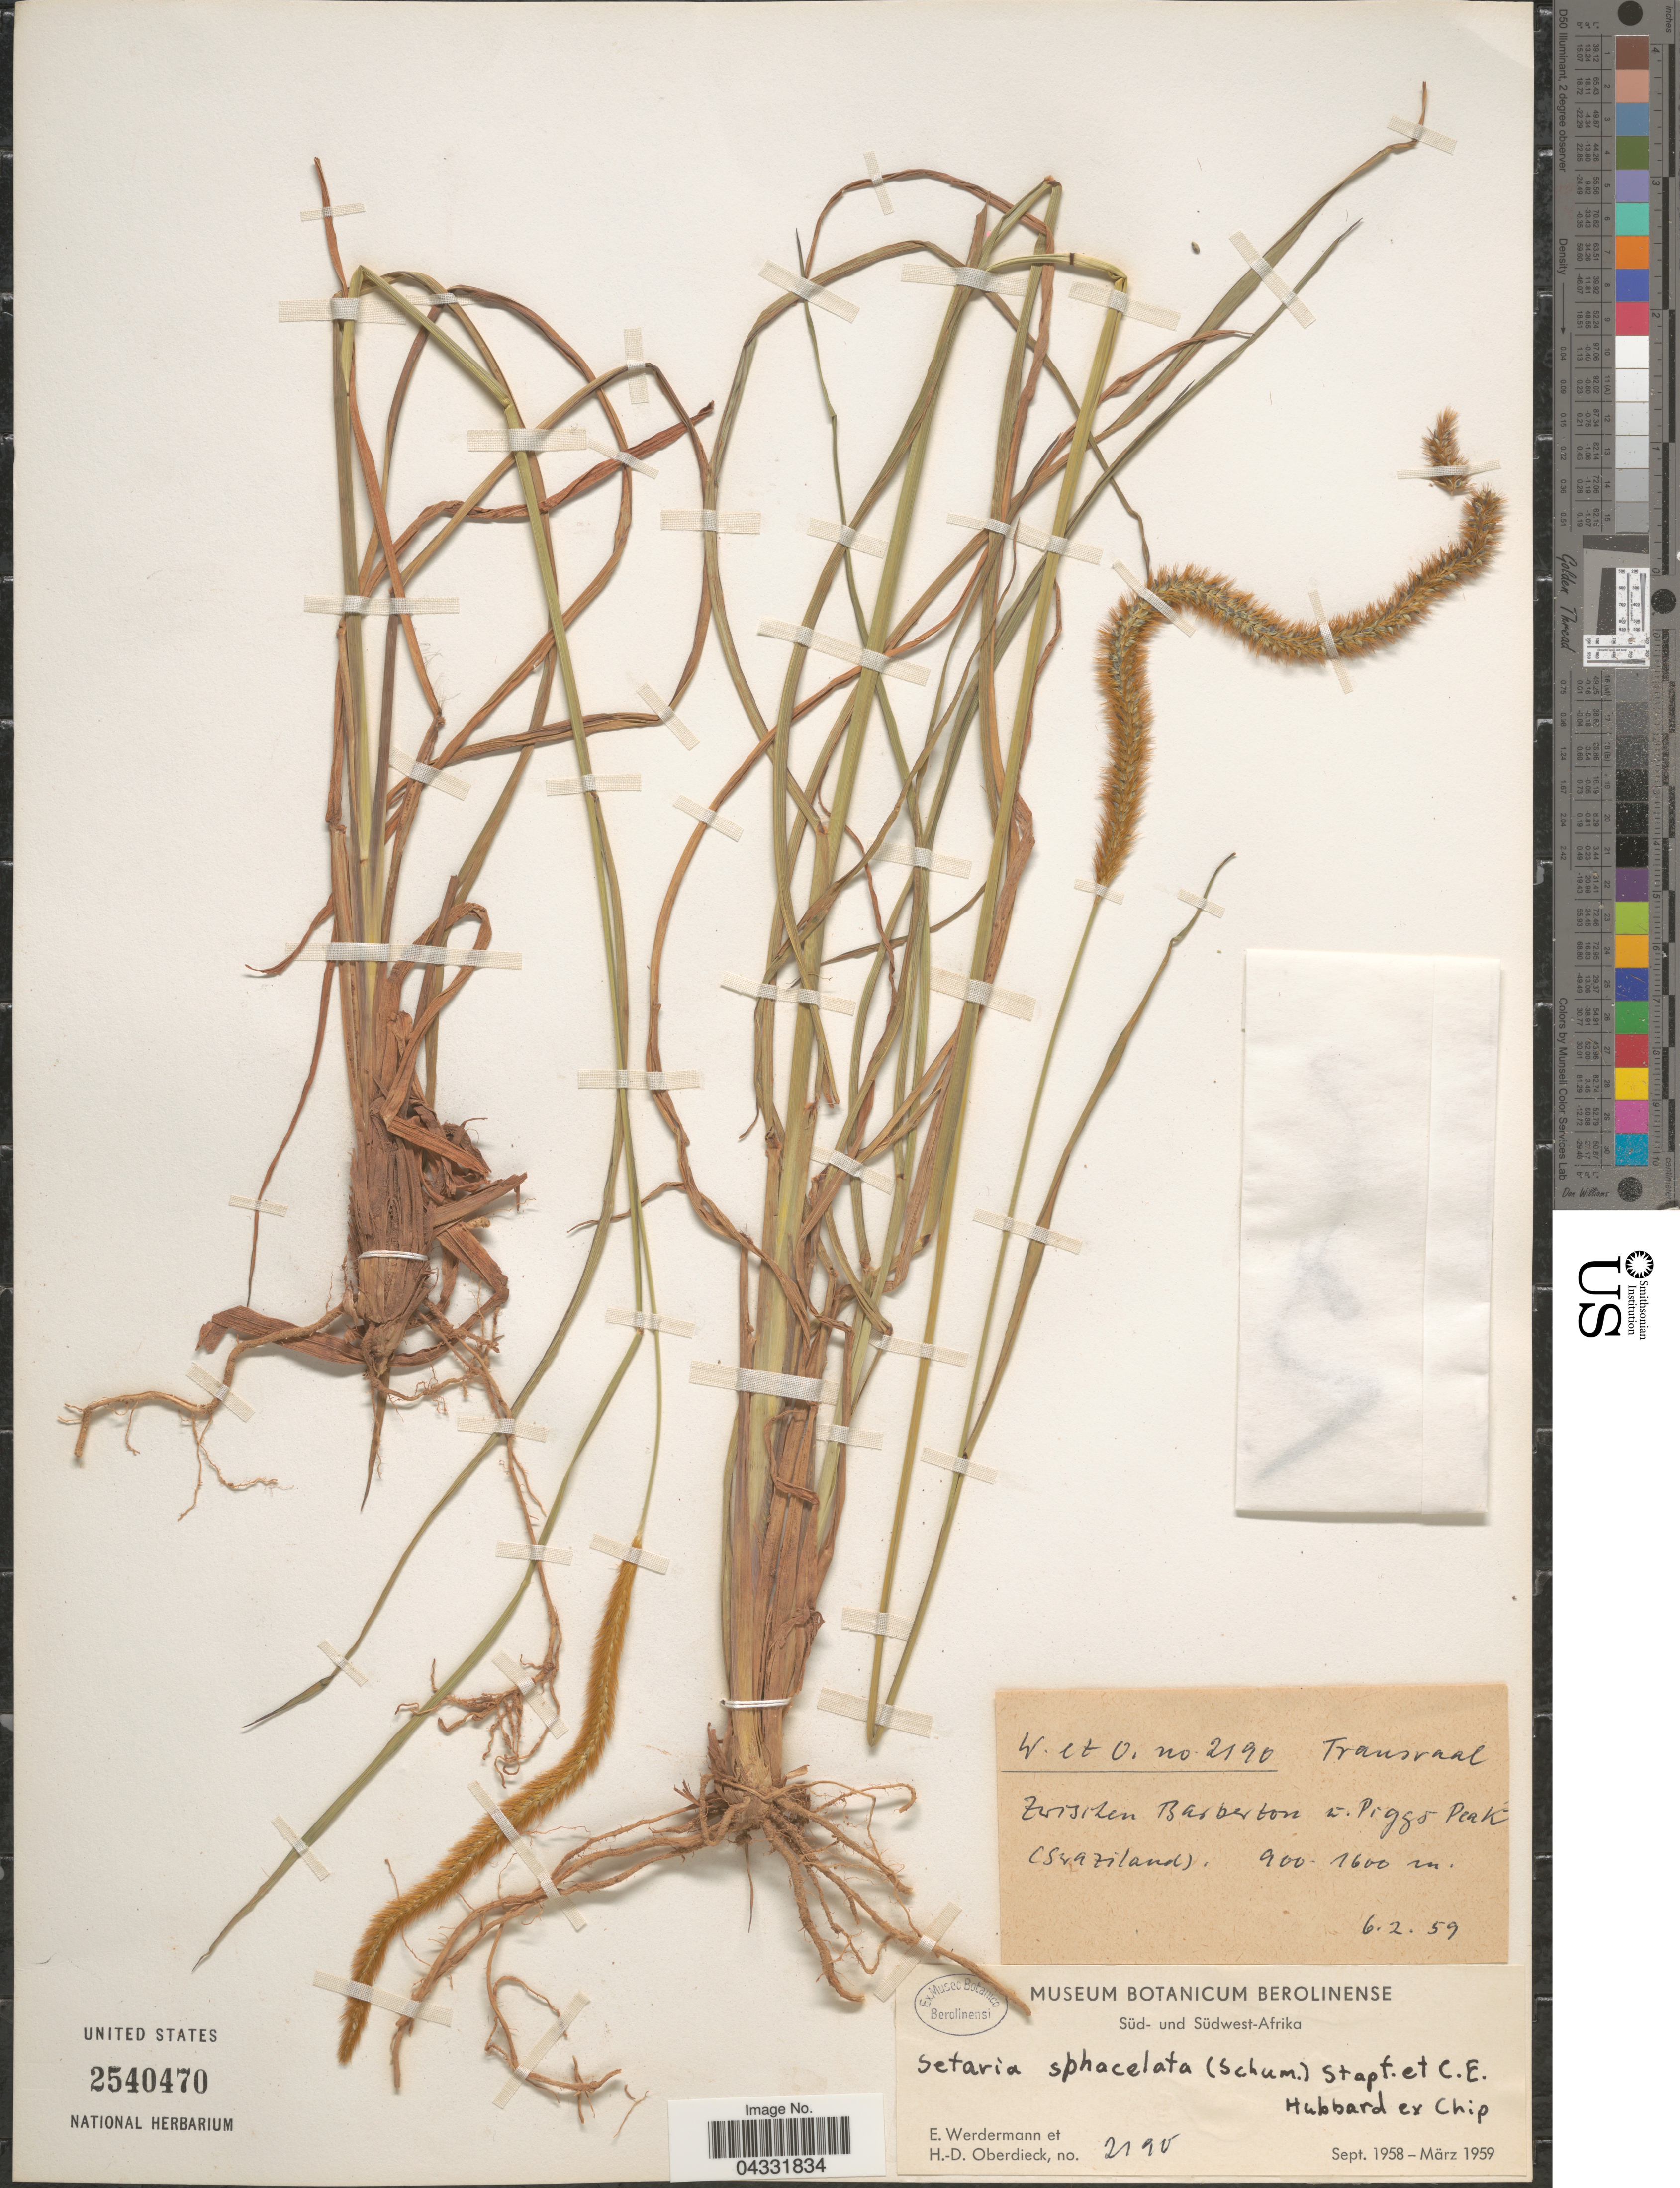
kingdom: Plantae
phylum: Tracheophyta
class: Liliopsida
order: Poales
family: Poaceae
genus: Setaria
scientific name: Setaria sphacelata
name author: (Schumach.) Stapf & Hubb. ex Moss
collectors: E. Werdermann & H. Oberdieck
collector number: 2190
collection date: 1959-02-06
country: South Africa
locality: Transvaal. Zwischen Barberton W. Piggs Peak (Swaziland). Süd-Afrika.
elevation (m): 900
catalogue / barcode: US 2540470